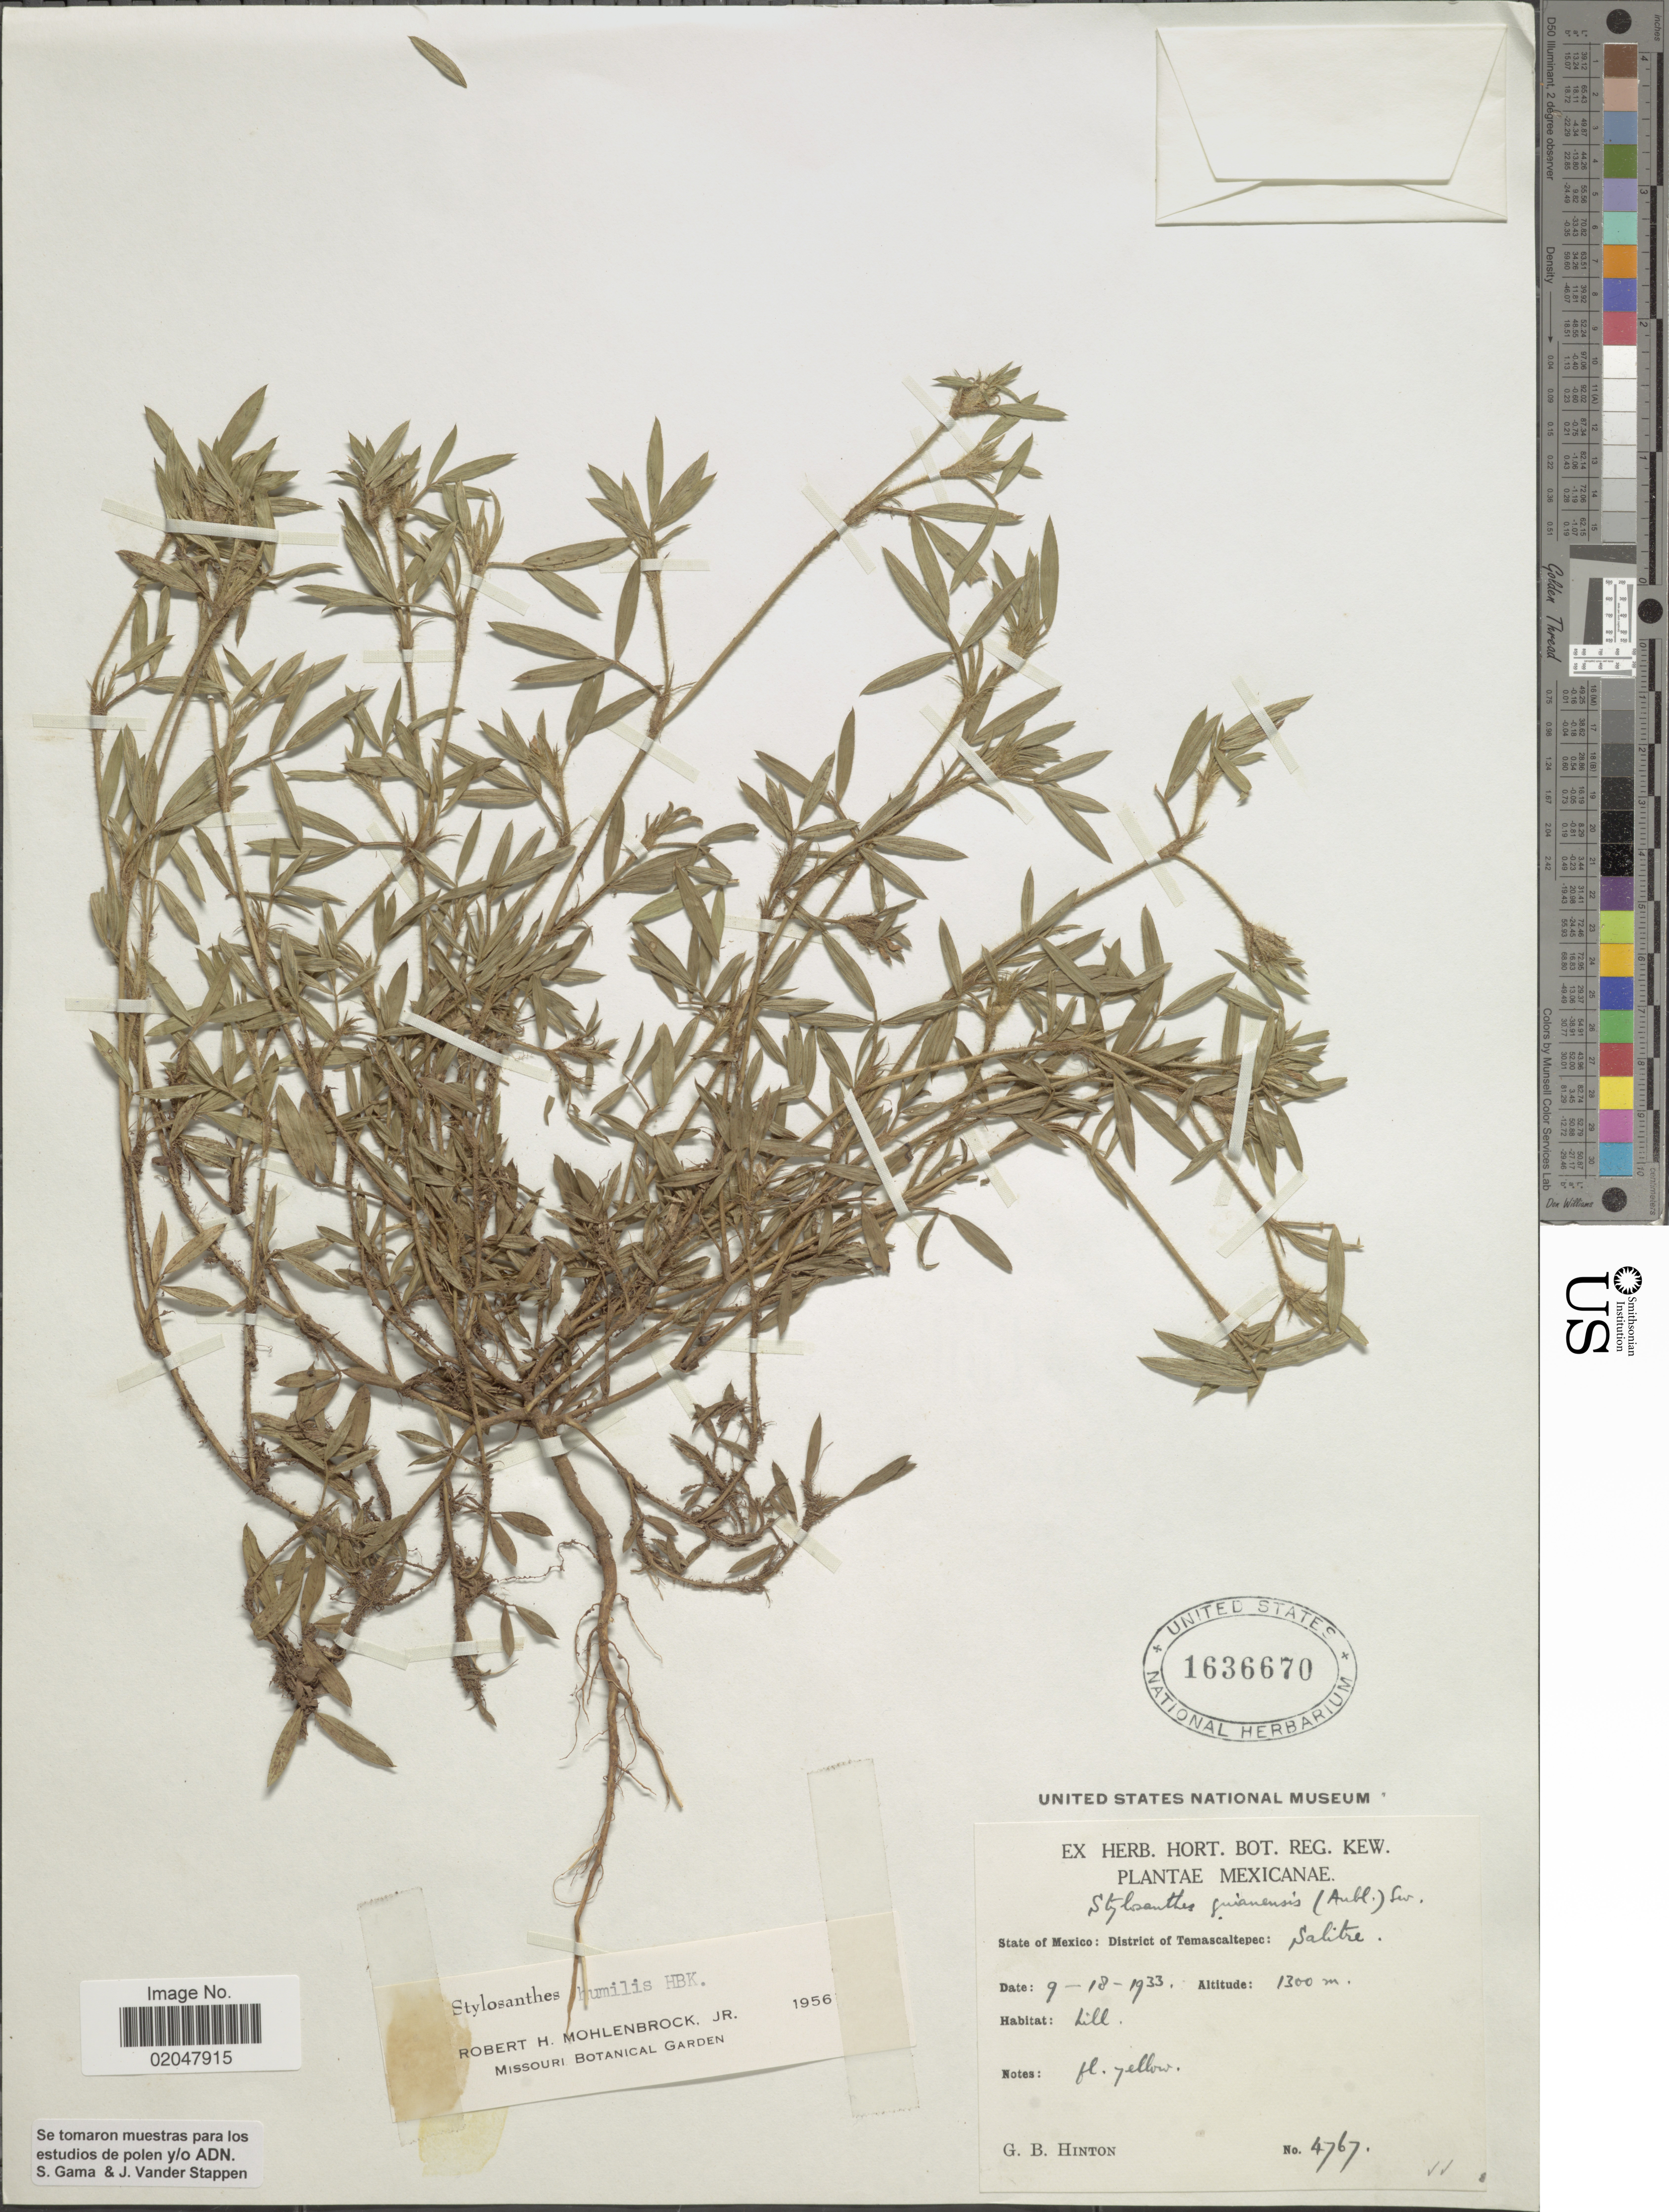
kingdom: Plantae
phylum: Tracheophyta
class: Magnoliopsida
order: Fabales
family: Fabaceae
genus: Stylosanthes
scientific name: Stylosanthes humilis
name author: Kunth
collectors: G. B. Hinton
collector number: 4767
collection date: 1933-09-18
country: Mexico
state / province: México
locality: District of Temascaltepec: Salitre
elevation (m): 1300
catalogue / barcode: US 1636670